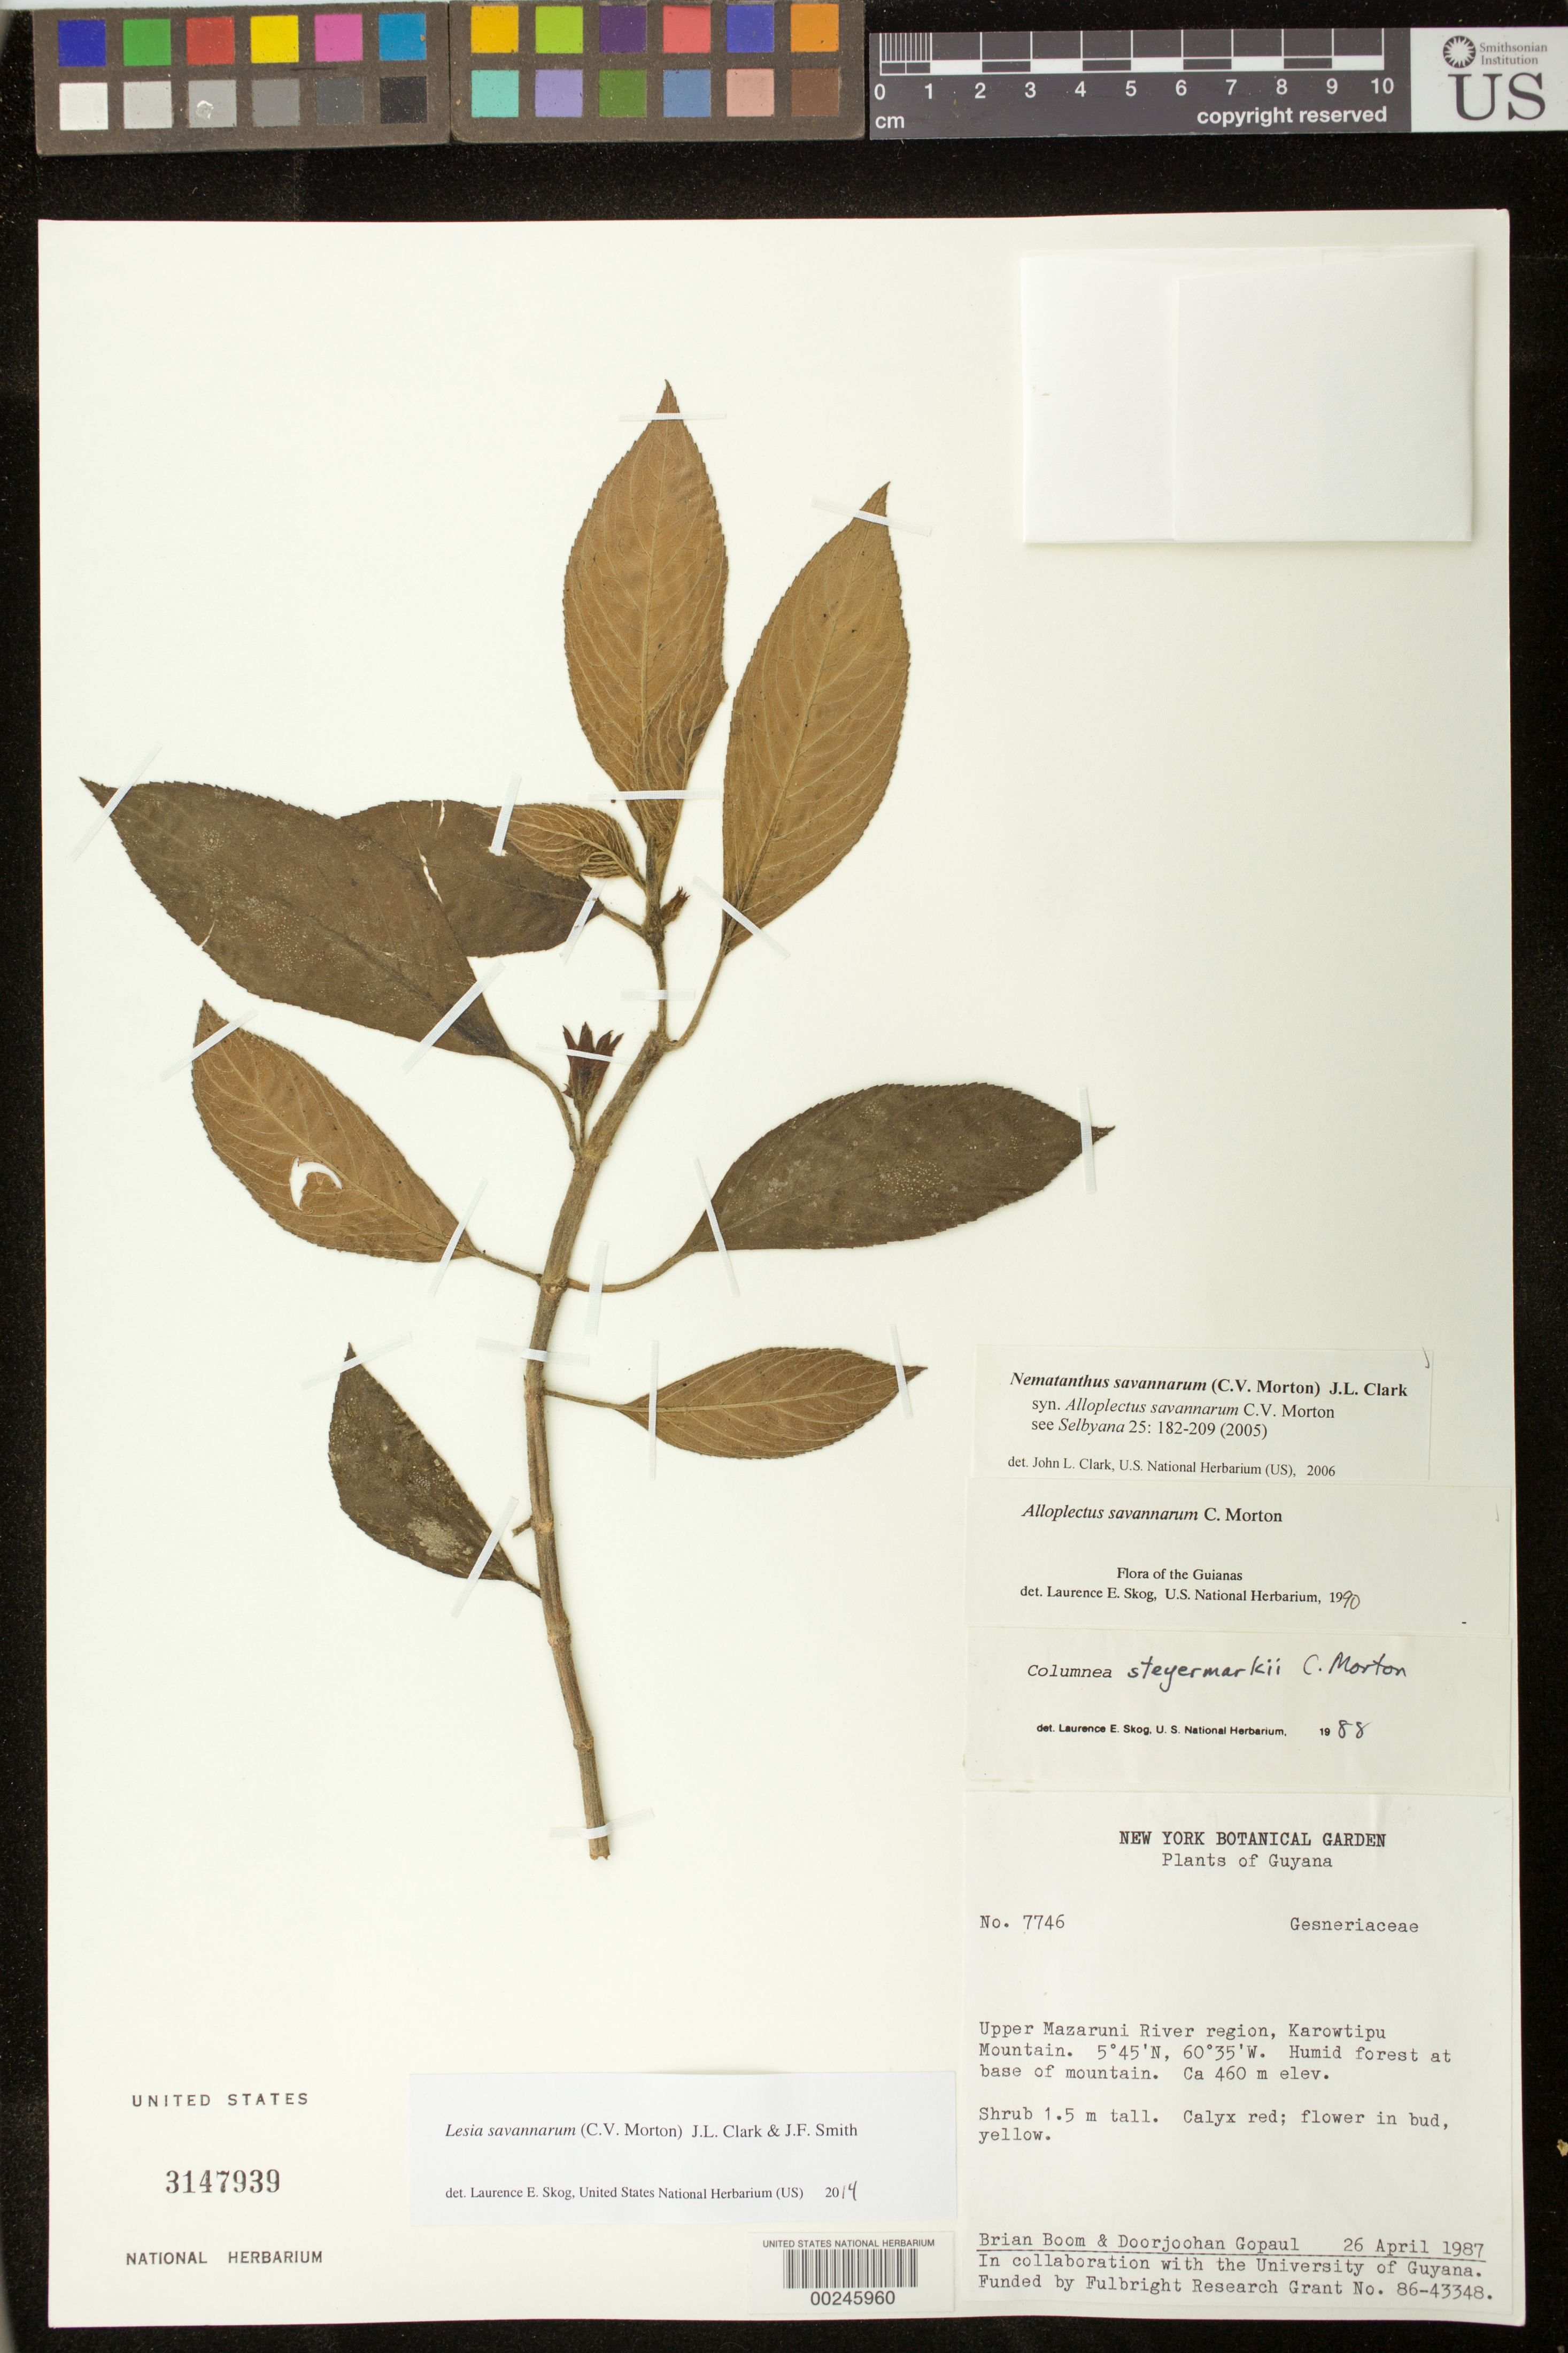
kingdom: Plantae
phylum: Tracheophyta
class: Magnoliopsida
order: Lamiales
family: Gesneriaceae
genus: Lesia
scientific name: Lesia savannarum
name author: (C.V. Morton) J.L. Clark & J.F. Sm.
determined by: Skog, Laurence E.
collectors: B. M. Boom & D. Gopaul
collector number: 7746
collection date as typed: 26 Apr 1987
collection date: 1987-04-26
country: Guyana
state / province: Cuyuni-Mazaruni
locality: Upper Mazaruni River region, Karowtipu Mountain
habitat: Humid forest at base of mountain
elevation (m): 460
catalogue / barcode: US 3147939